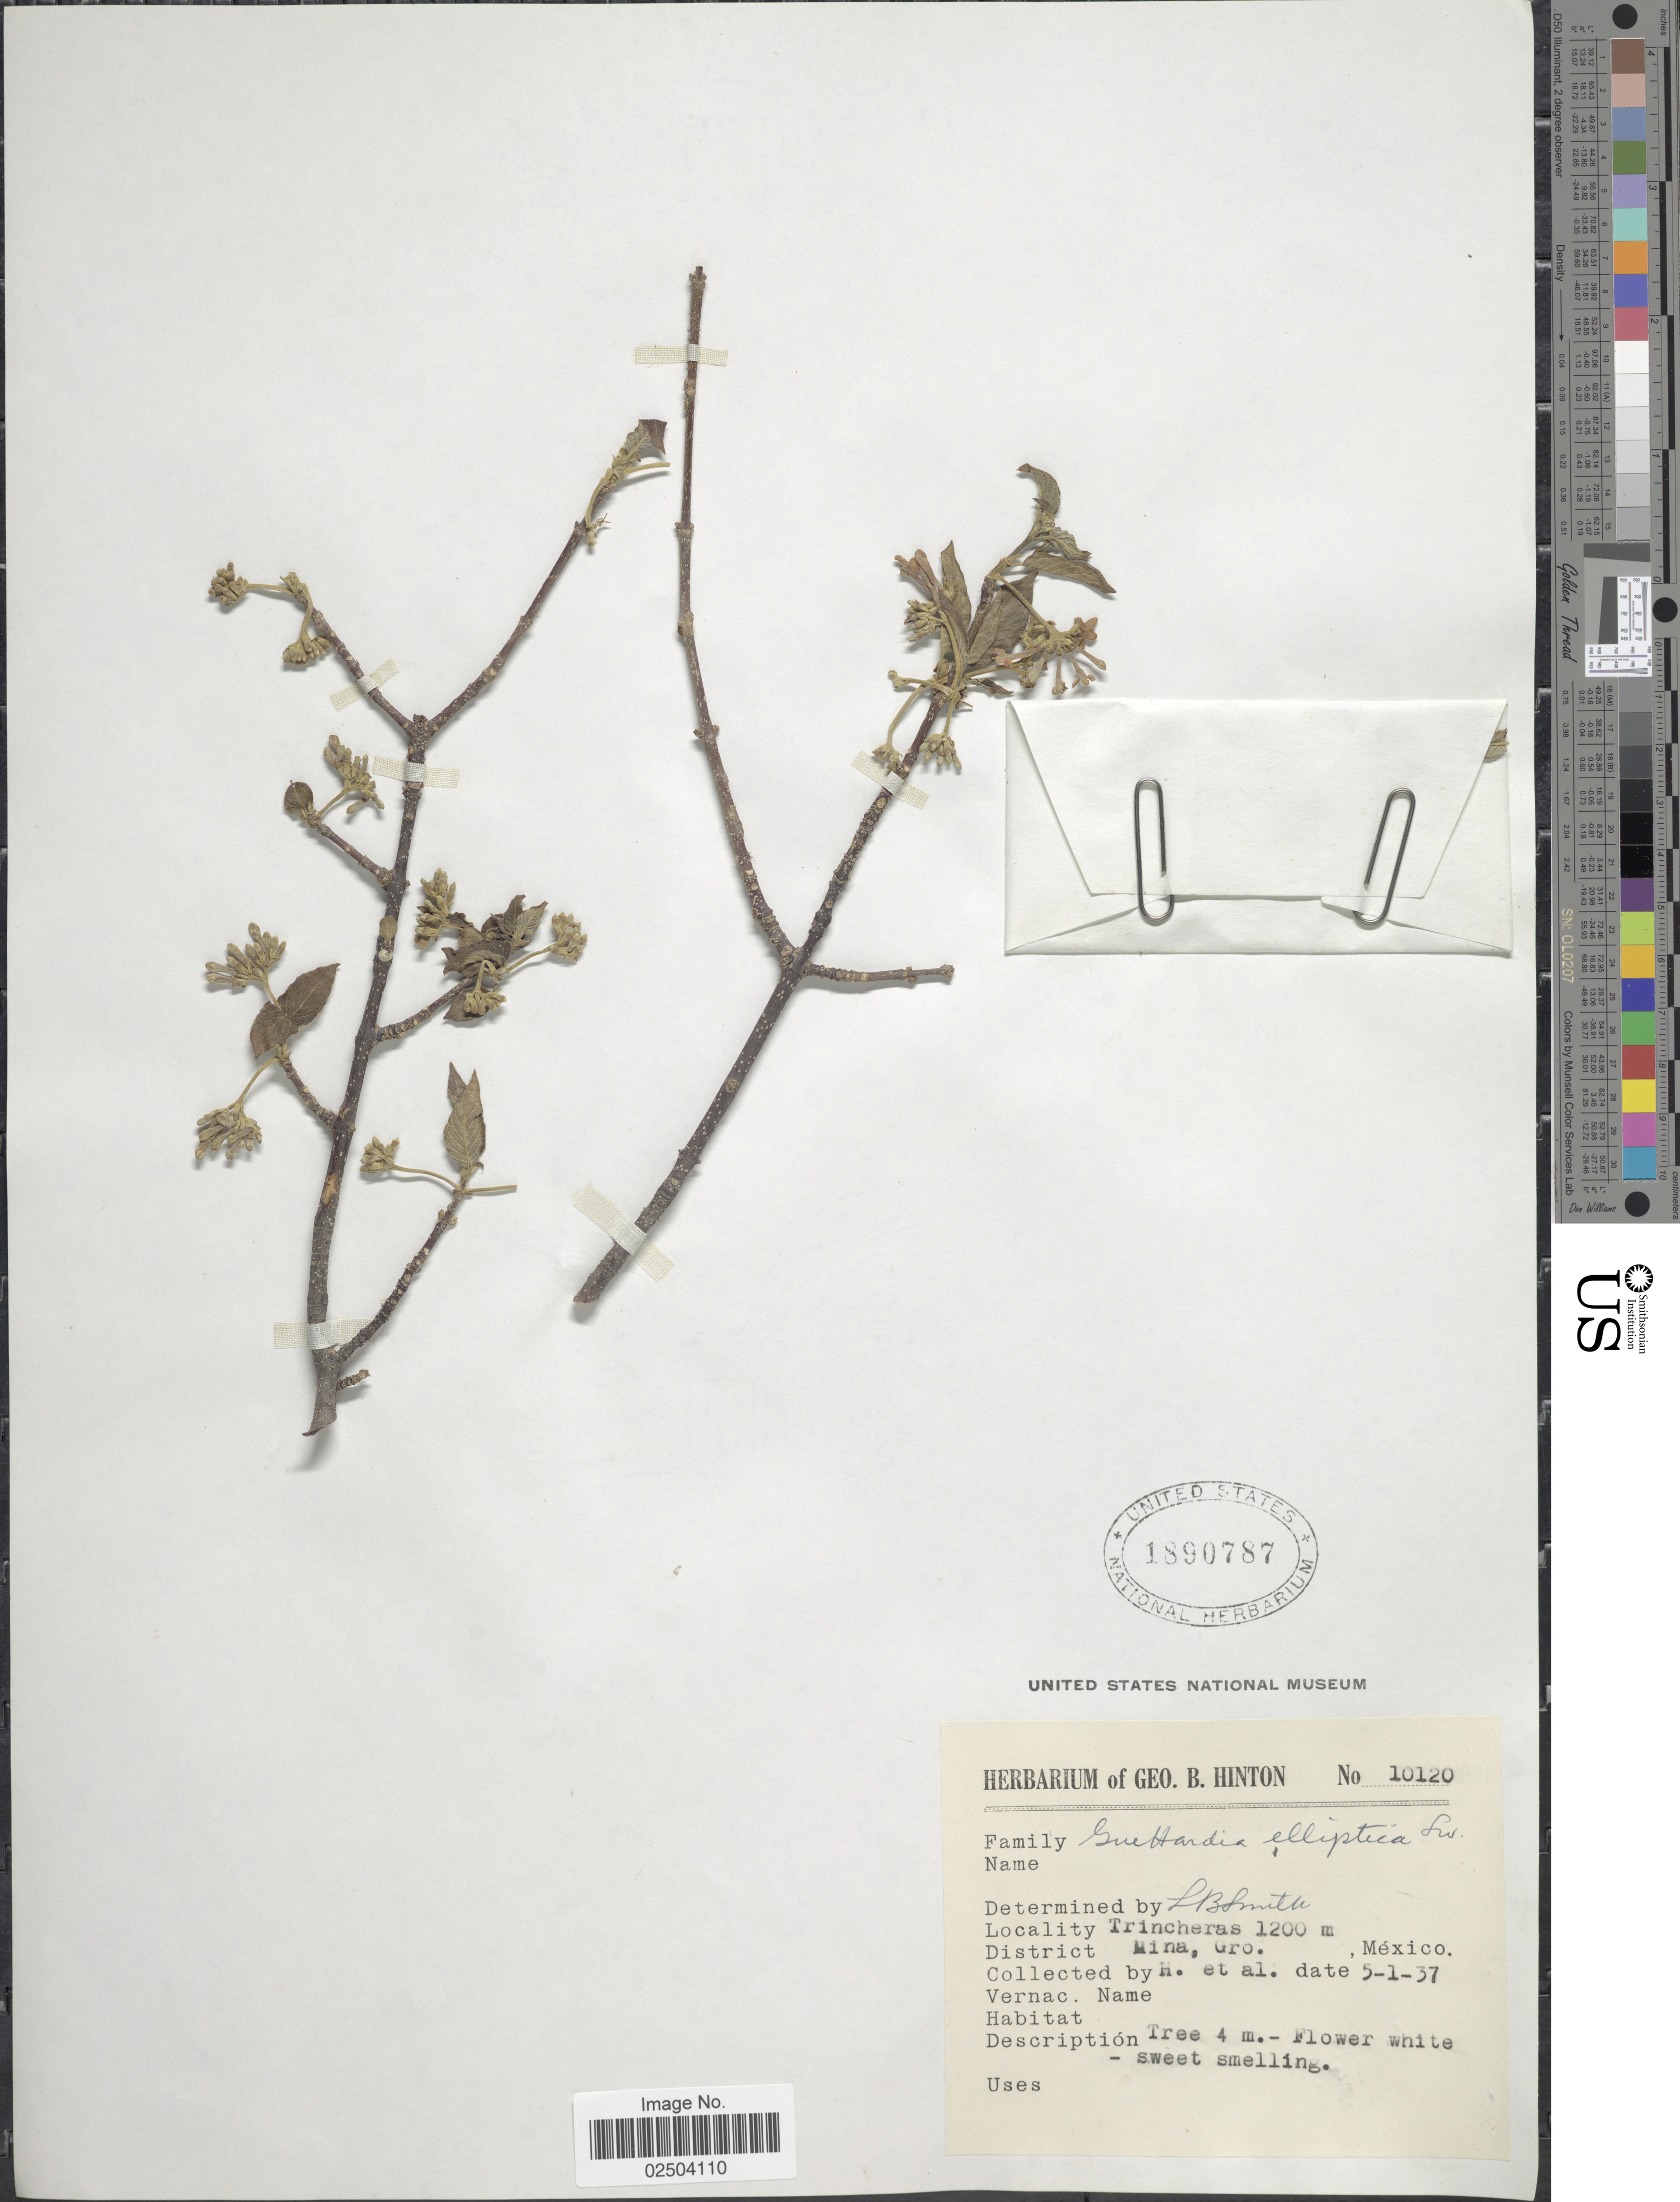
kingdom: Plantae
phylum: Tracheophyta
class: Magnoliopsida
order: Gentianales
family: Rubiaceae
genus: Guettarda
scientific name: Guettarda elliptica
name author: Sw.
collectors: G. B. Hinton & et al.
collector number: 10120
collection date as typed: Transcribed d/m/y: 1/5/37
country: Mexico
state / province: Guerrero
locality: Trincheras. District Mina, Gro.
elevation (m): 1200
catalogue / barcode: US 1890787